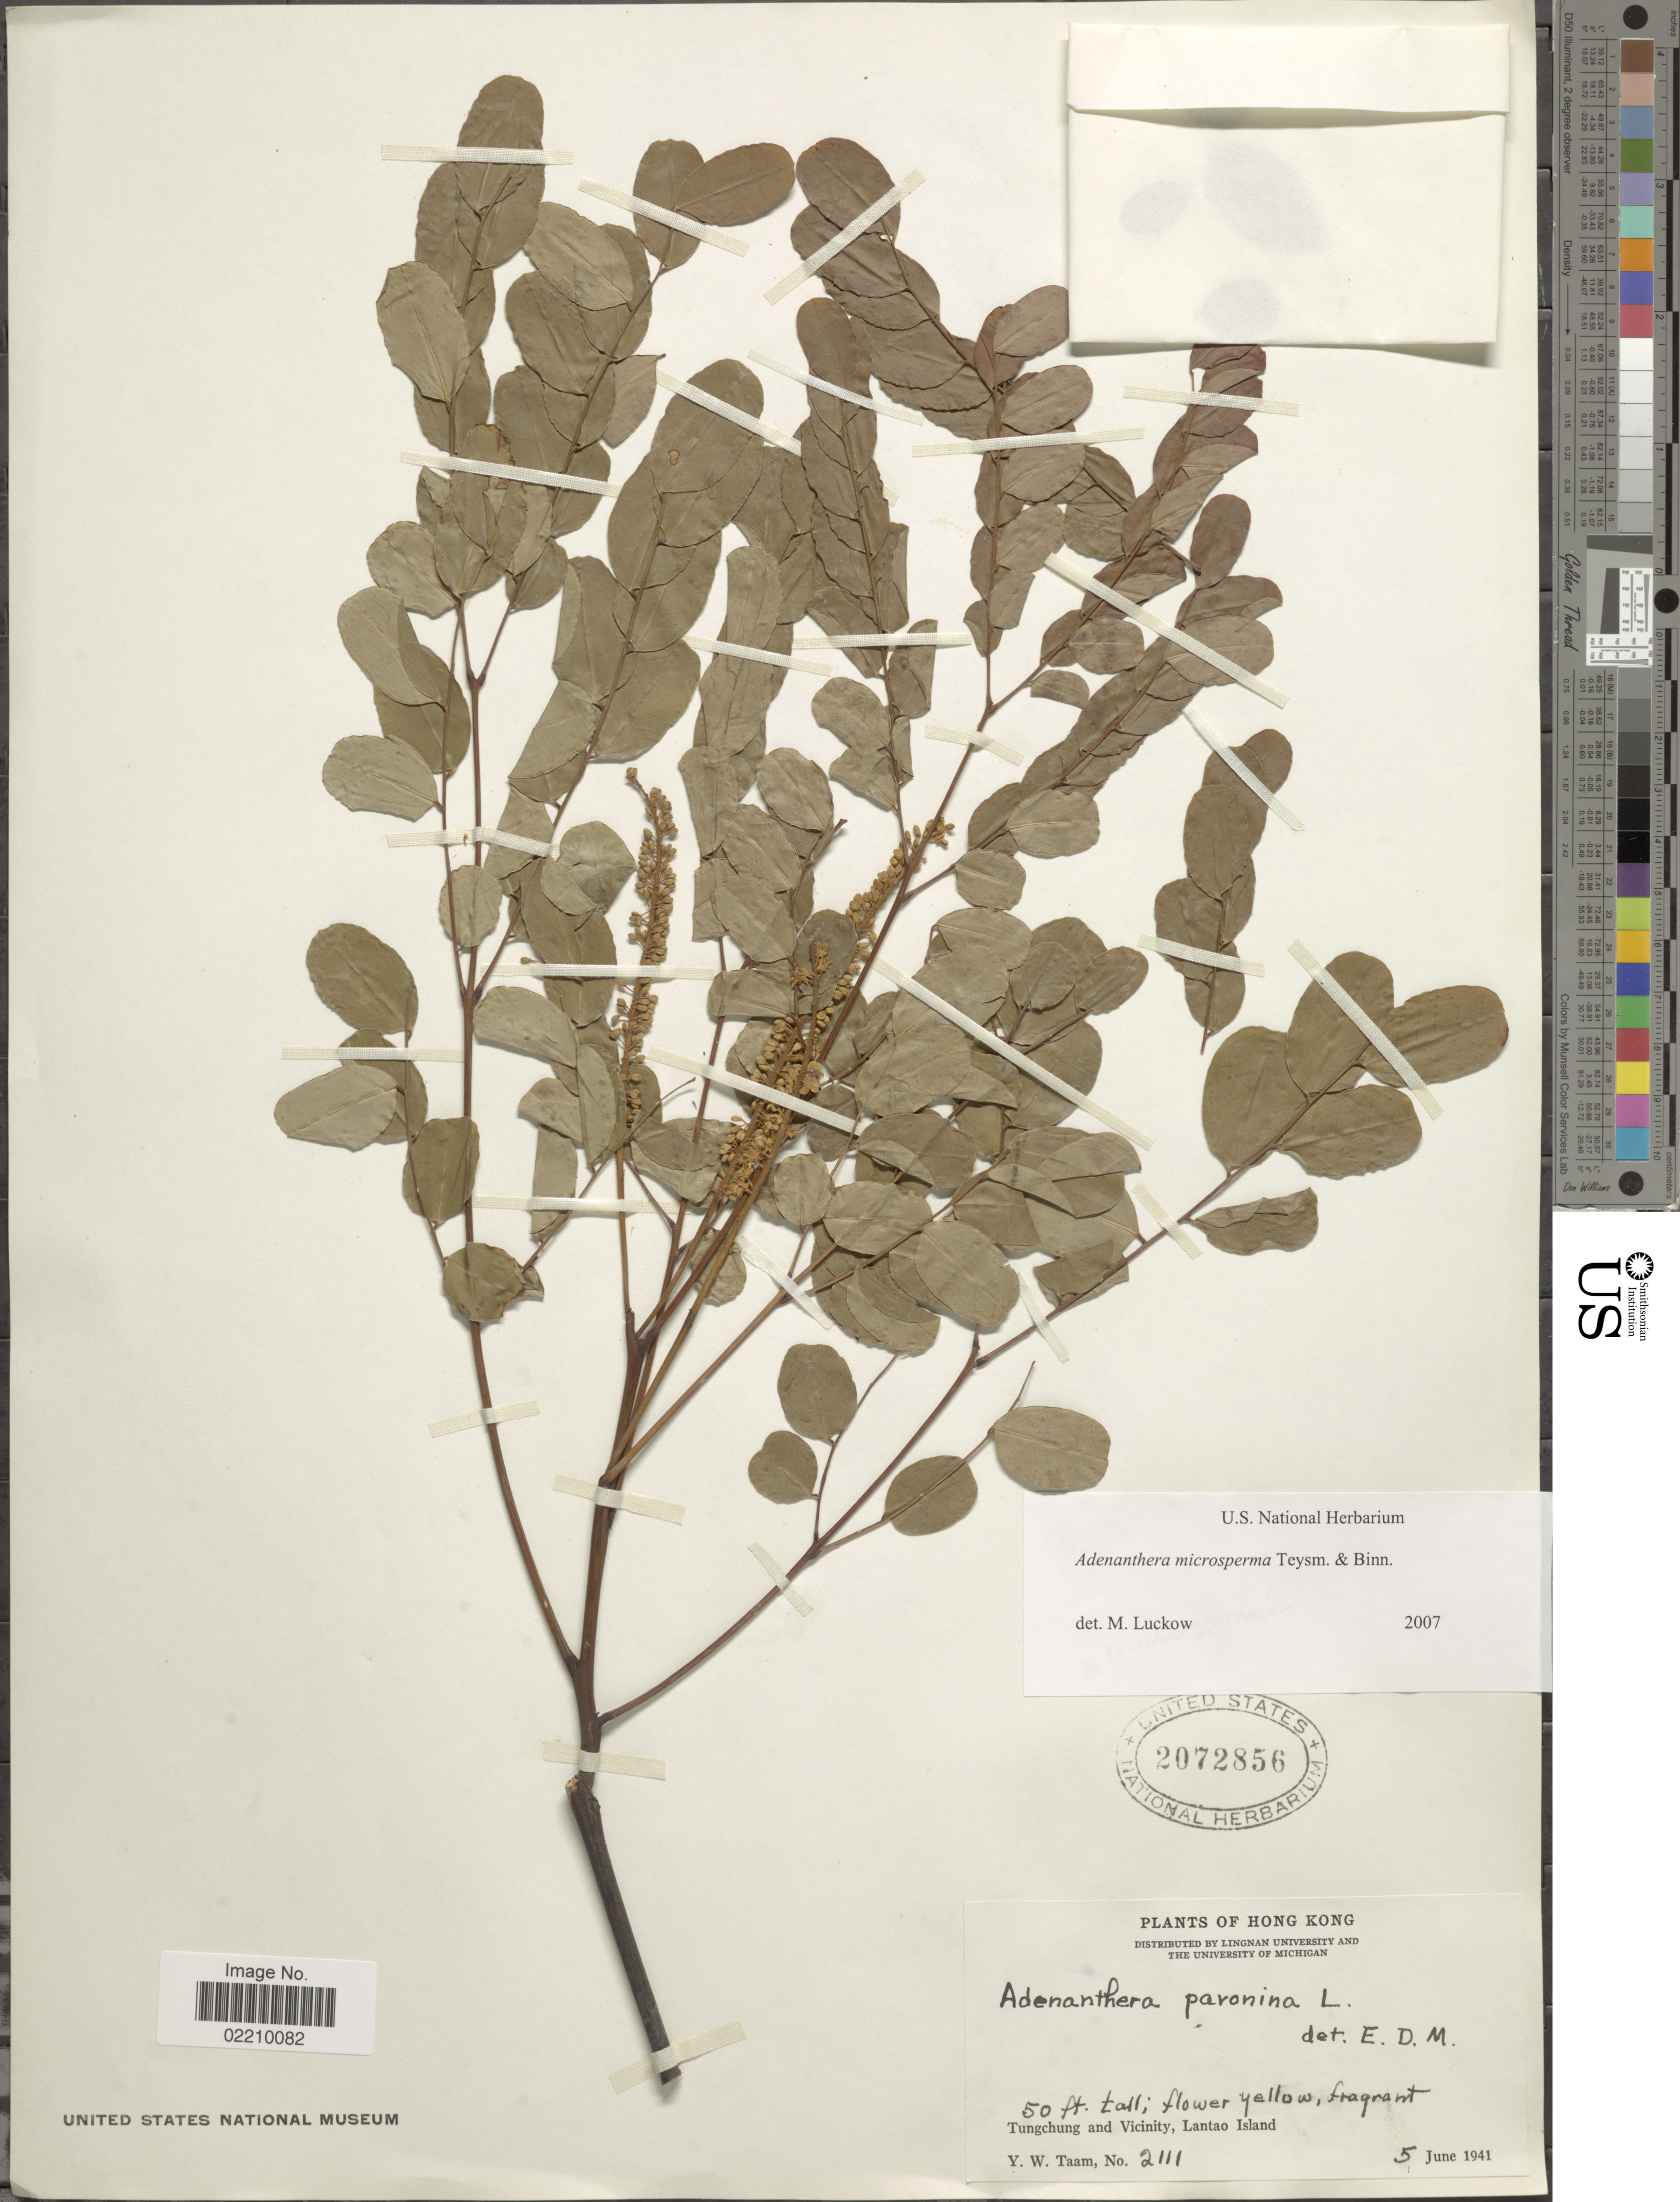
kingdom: Plantae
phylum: Tracheophyta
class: Magnoliopsida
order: Fabales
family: Fabaceae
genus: Adenanthera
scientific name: Adenanthera microsperma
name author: Teysm. & Binn.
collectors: Y. W. Taam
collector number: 2111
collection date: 1941-06-05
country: China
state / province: Hong Kong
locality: Tungchung and Vicinity, Lantao Island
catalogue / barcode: US 2072856